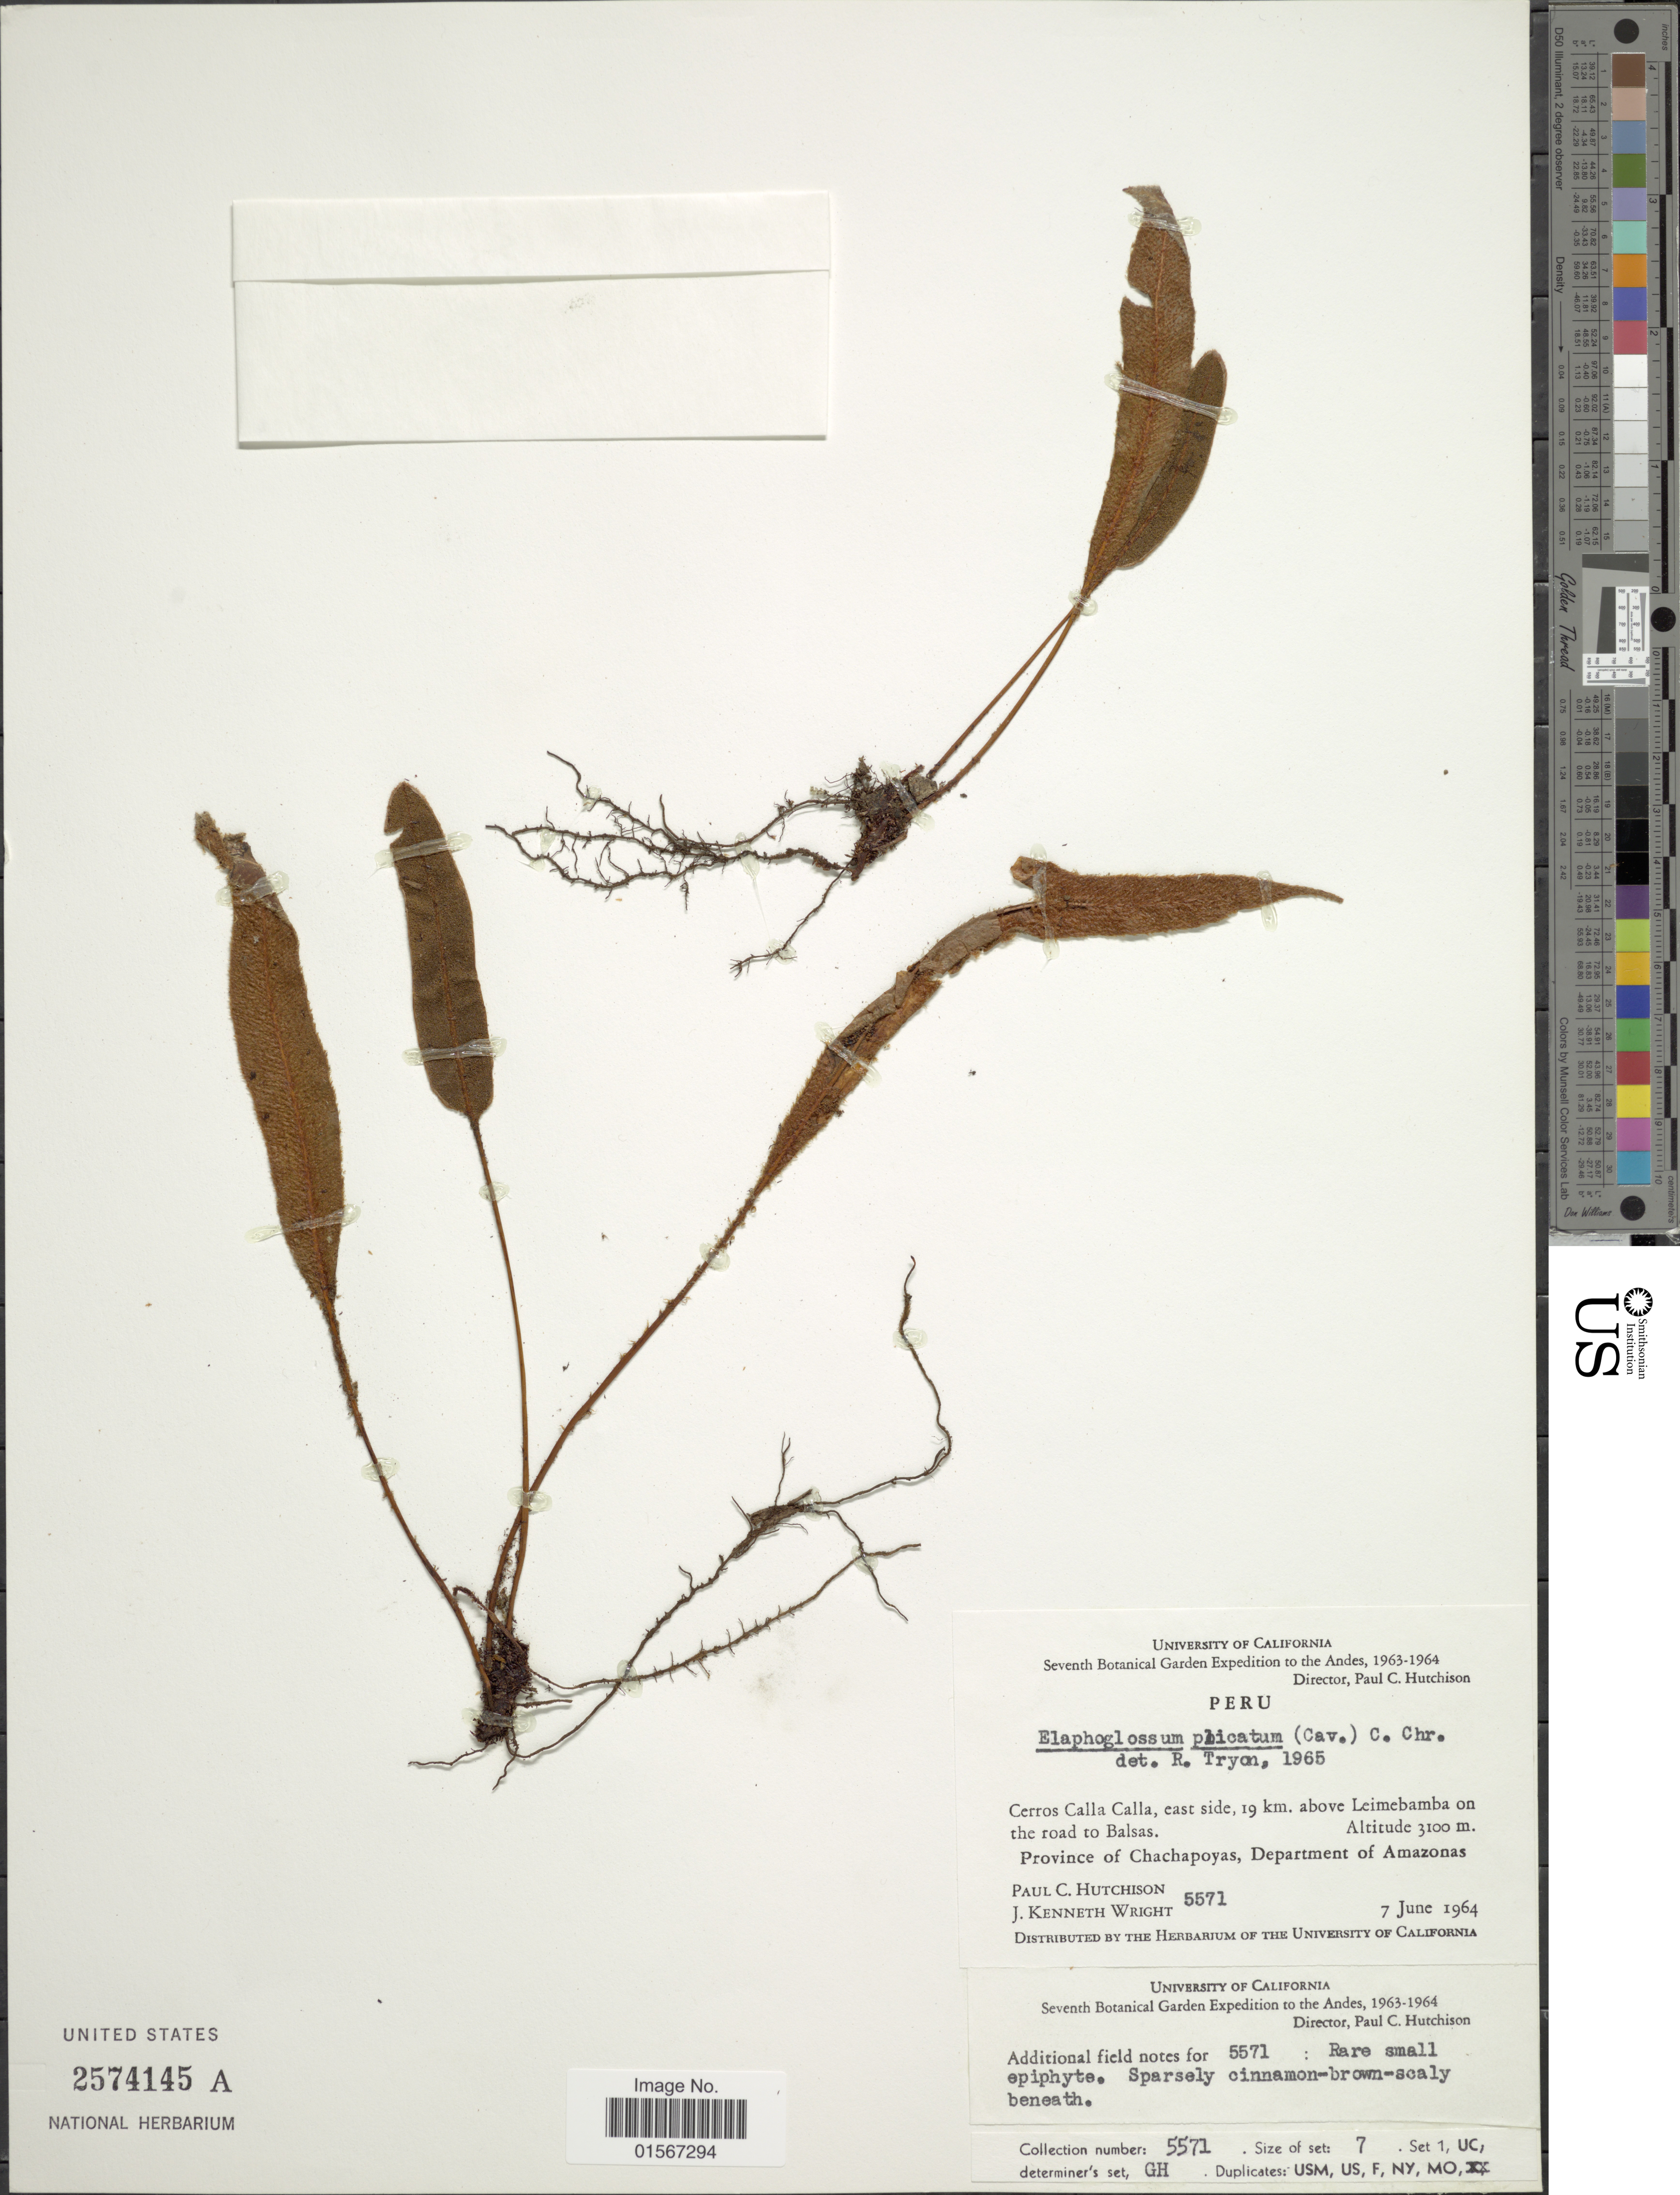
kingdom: Plantae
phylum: Tracheophyta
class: Polypodiopsida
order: Polypodiales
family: Dryopteridaceae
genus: Elaphoglossum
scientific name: Elaphoglossum paleaceum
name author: (Hook. & Grev.) Sledge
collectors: P. C. Hutchison & J. K. Wright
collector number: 5571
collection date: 1964-06-07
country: Peru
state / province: Amazonas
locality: Peru, Cerros Calla Calla, east side, 19 km. above Leimebamba on the road to Balsas, Province of Chachapoyas, Department of Amazonas.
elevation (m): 3100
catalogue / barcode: US 2574145A